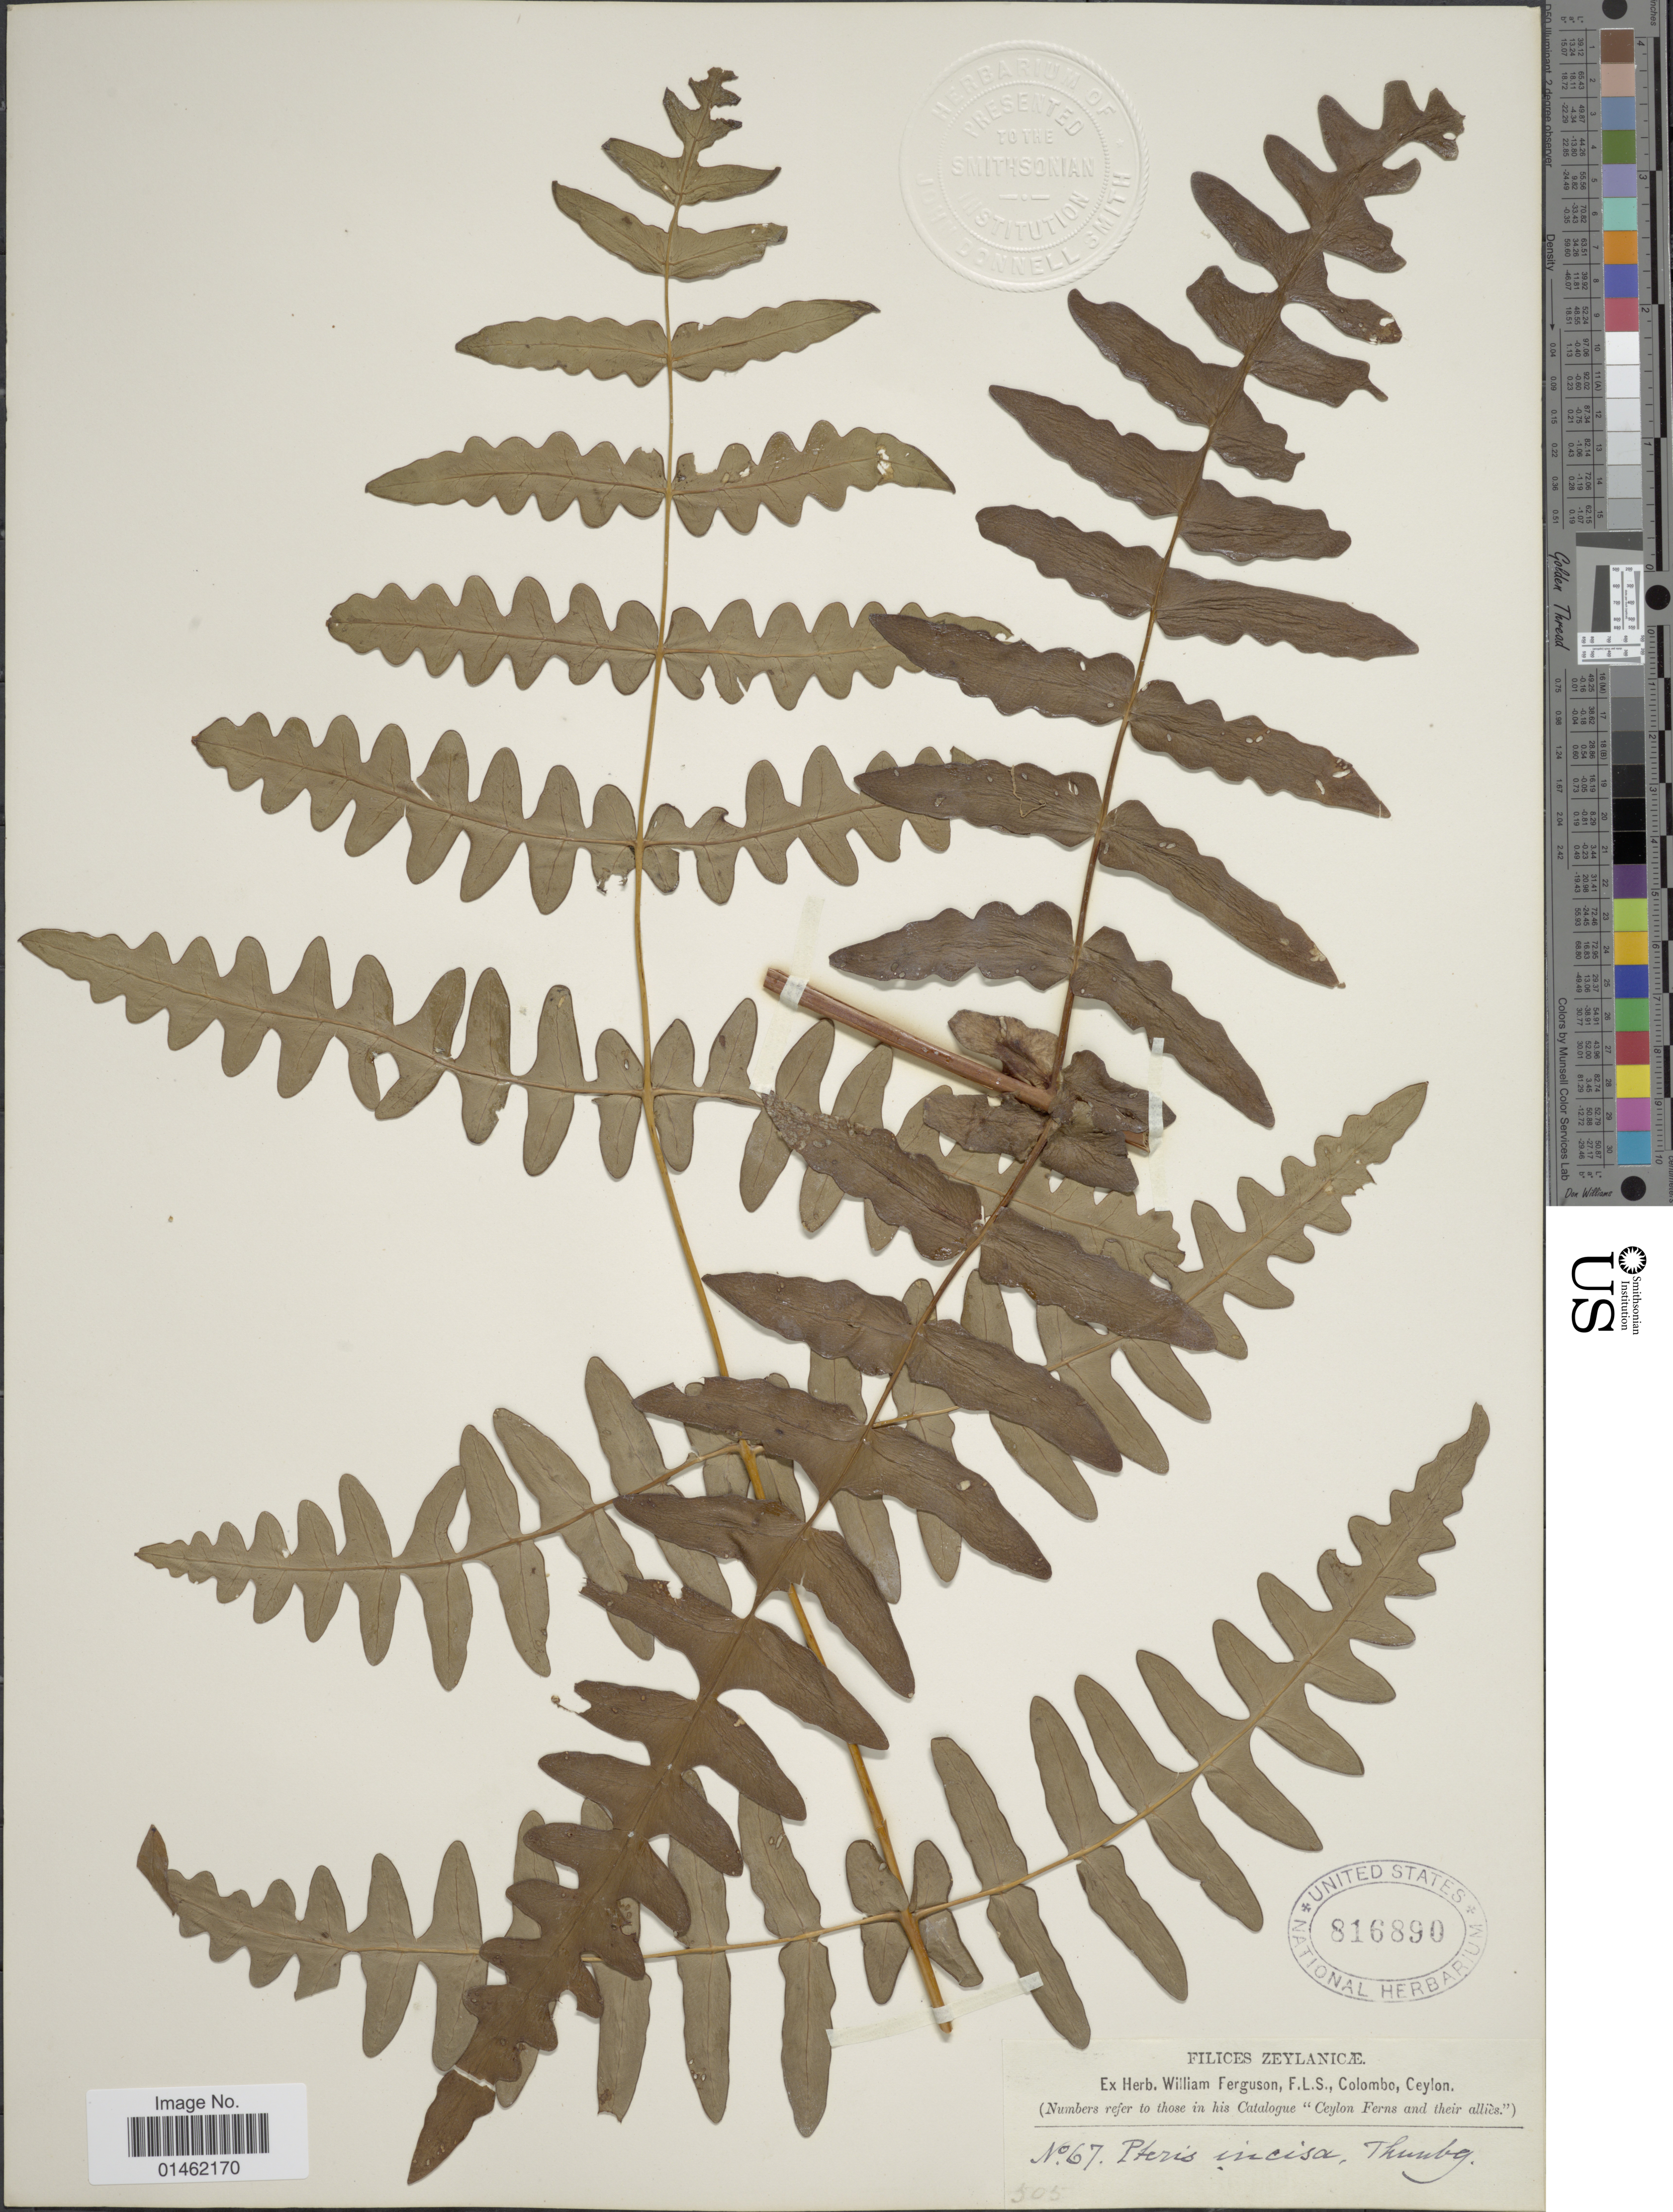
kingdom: Plantae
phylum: Tracheophyta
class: Polypodiopsida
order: Polypodiales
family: Dennstaedtiaceae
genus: Histiopteris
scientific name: Histiopteris incisa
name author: (Thunb.) J. Sm.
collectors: ex herb. W. Ferguson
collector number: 67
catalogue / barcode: US 816890